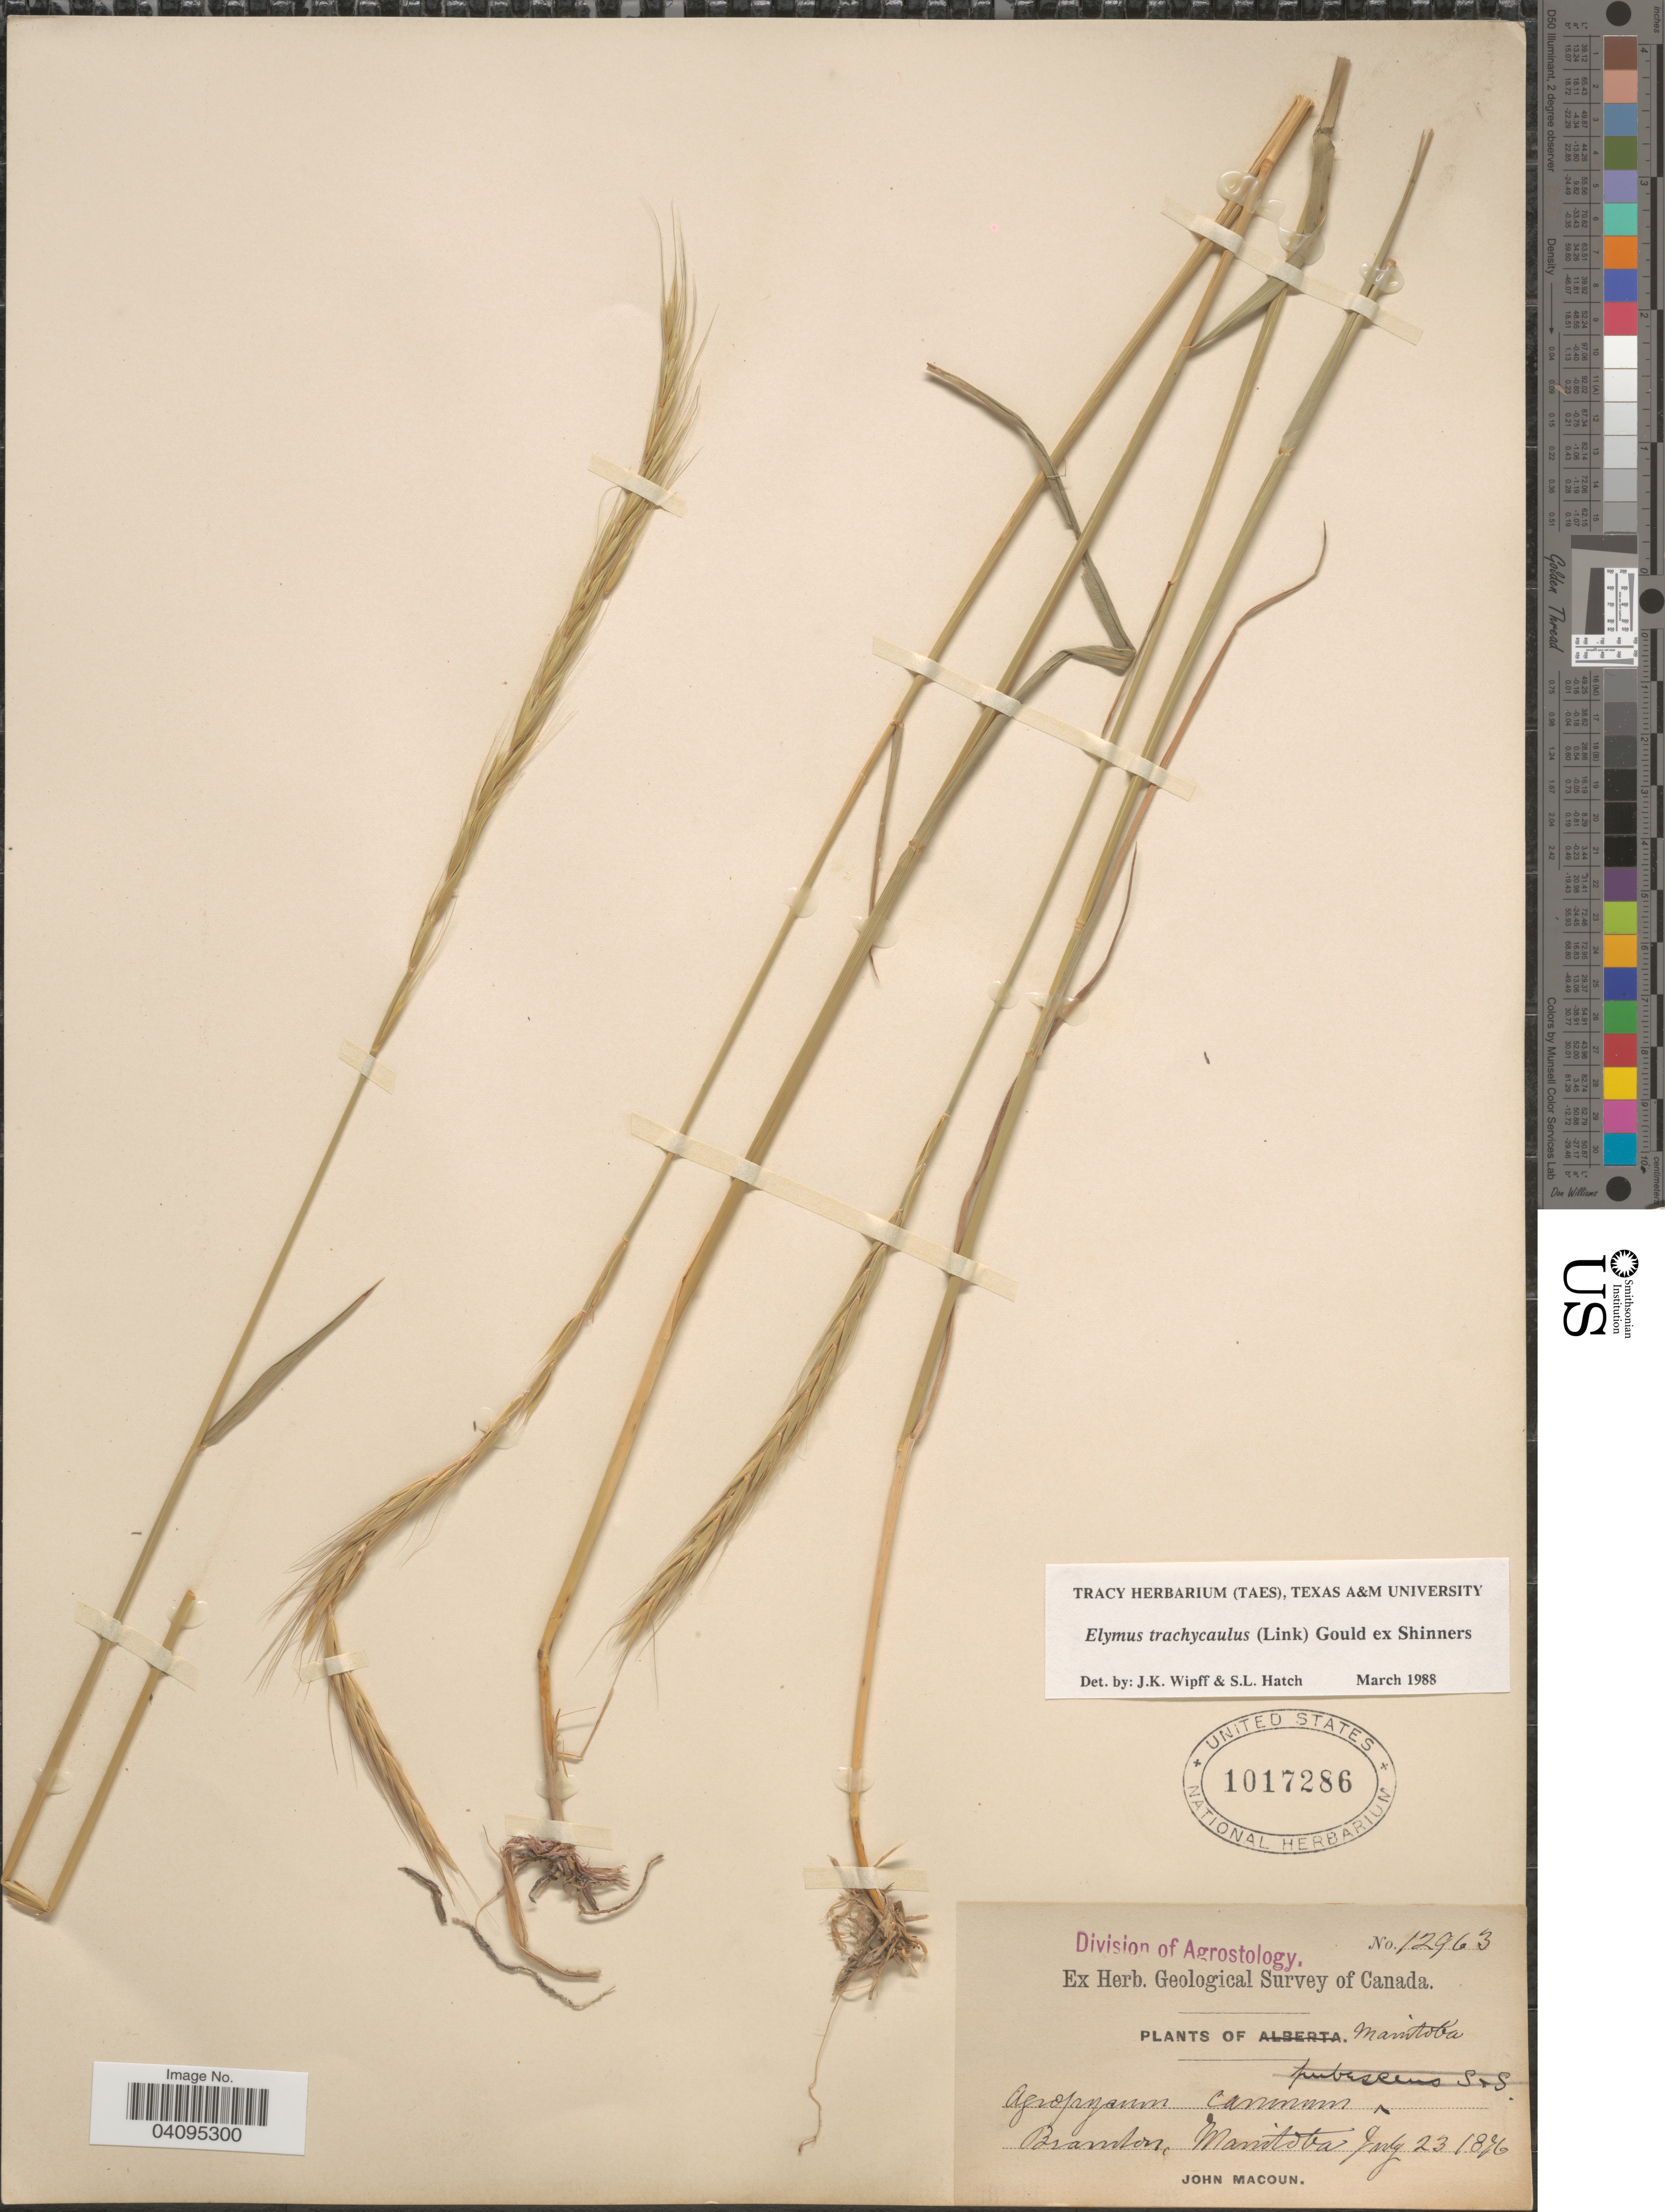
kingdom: Plantae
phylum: Tracheophyta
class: Liliopsida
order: Poales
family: Poaceae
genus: Elymus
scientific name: Elymus trachycaulus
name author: (Link) Gould ex Shinners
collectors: J. Macoun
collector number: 12963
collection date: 1876-07-23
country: Canada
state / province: Manitoba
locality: Geological Survey of Canada. Brandon.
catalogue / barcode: US 1017286